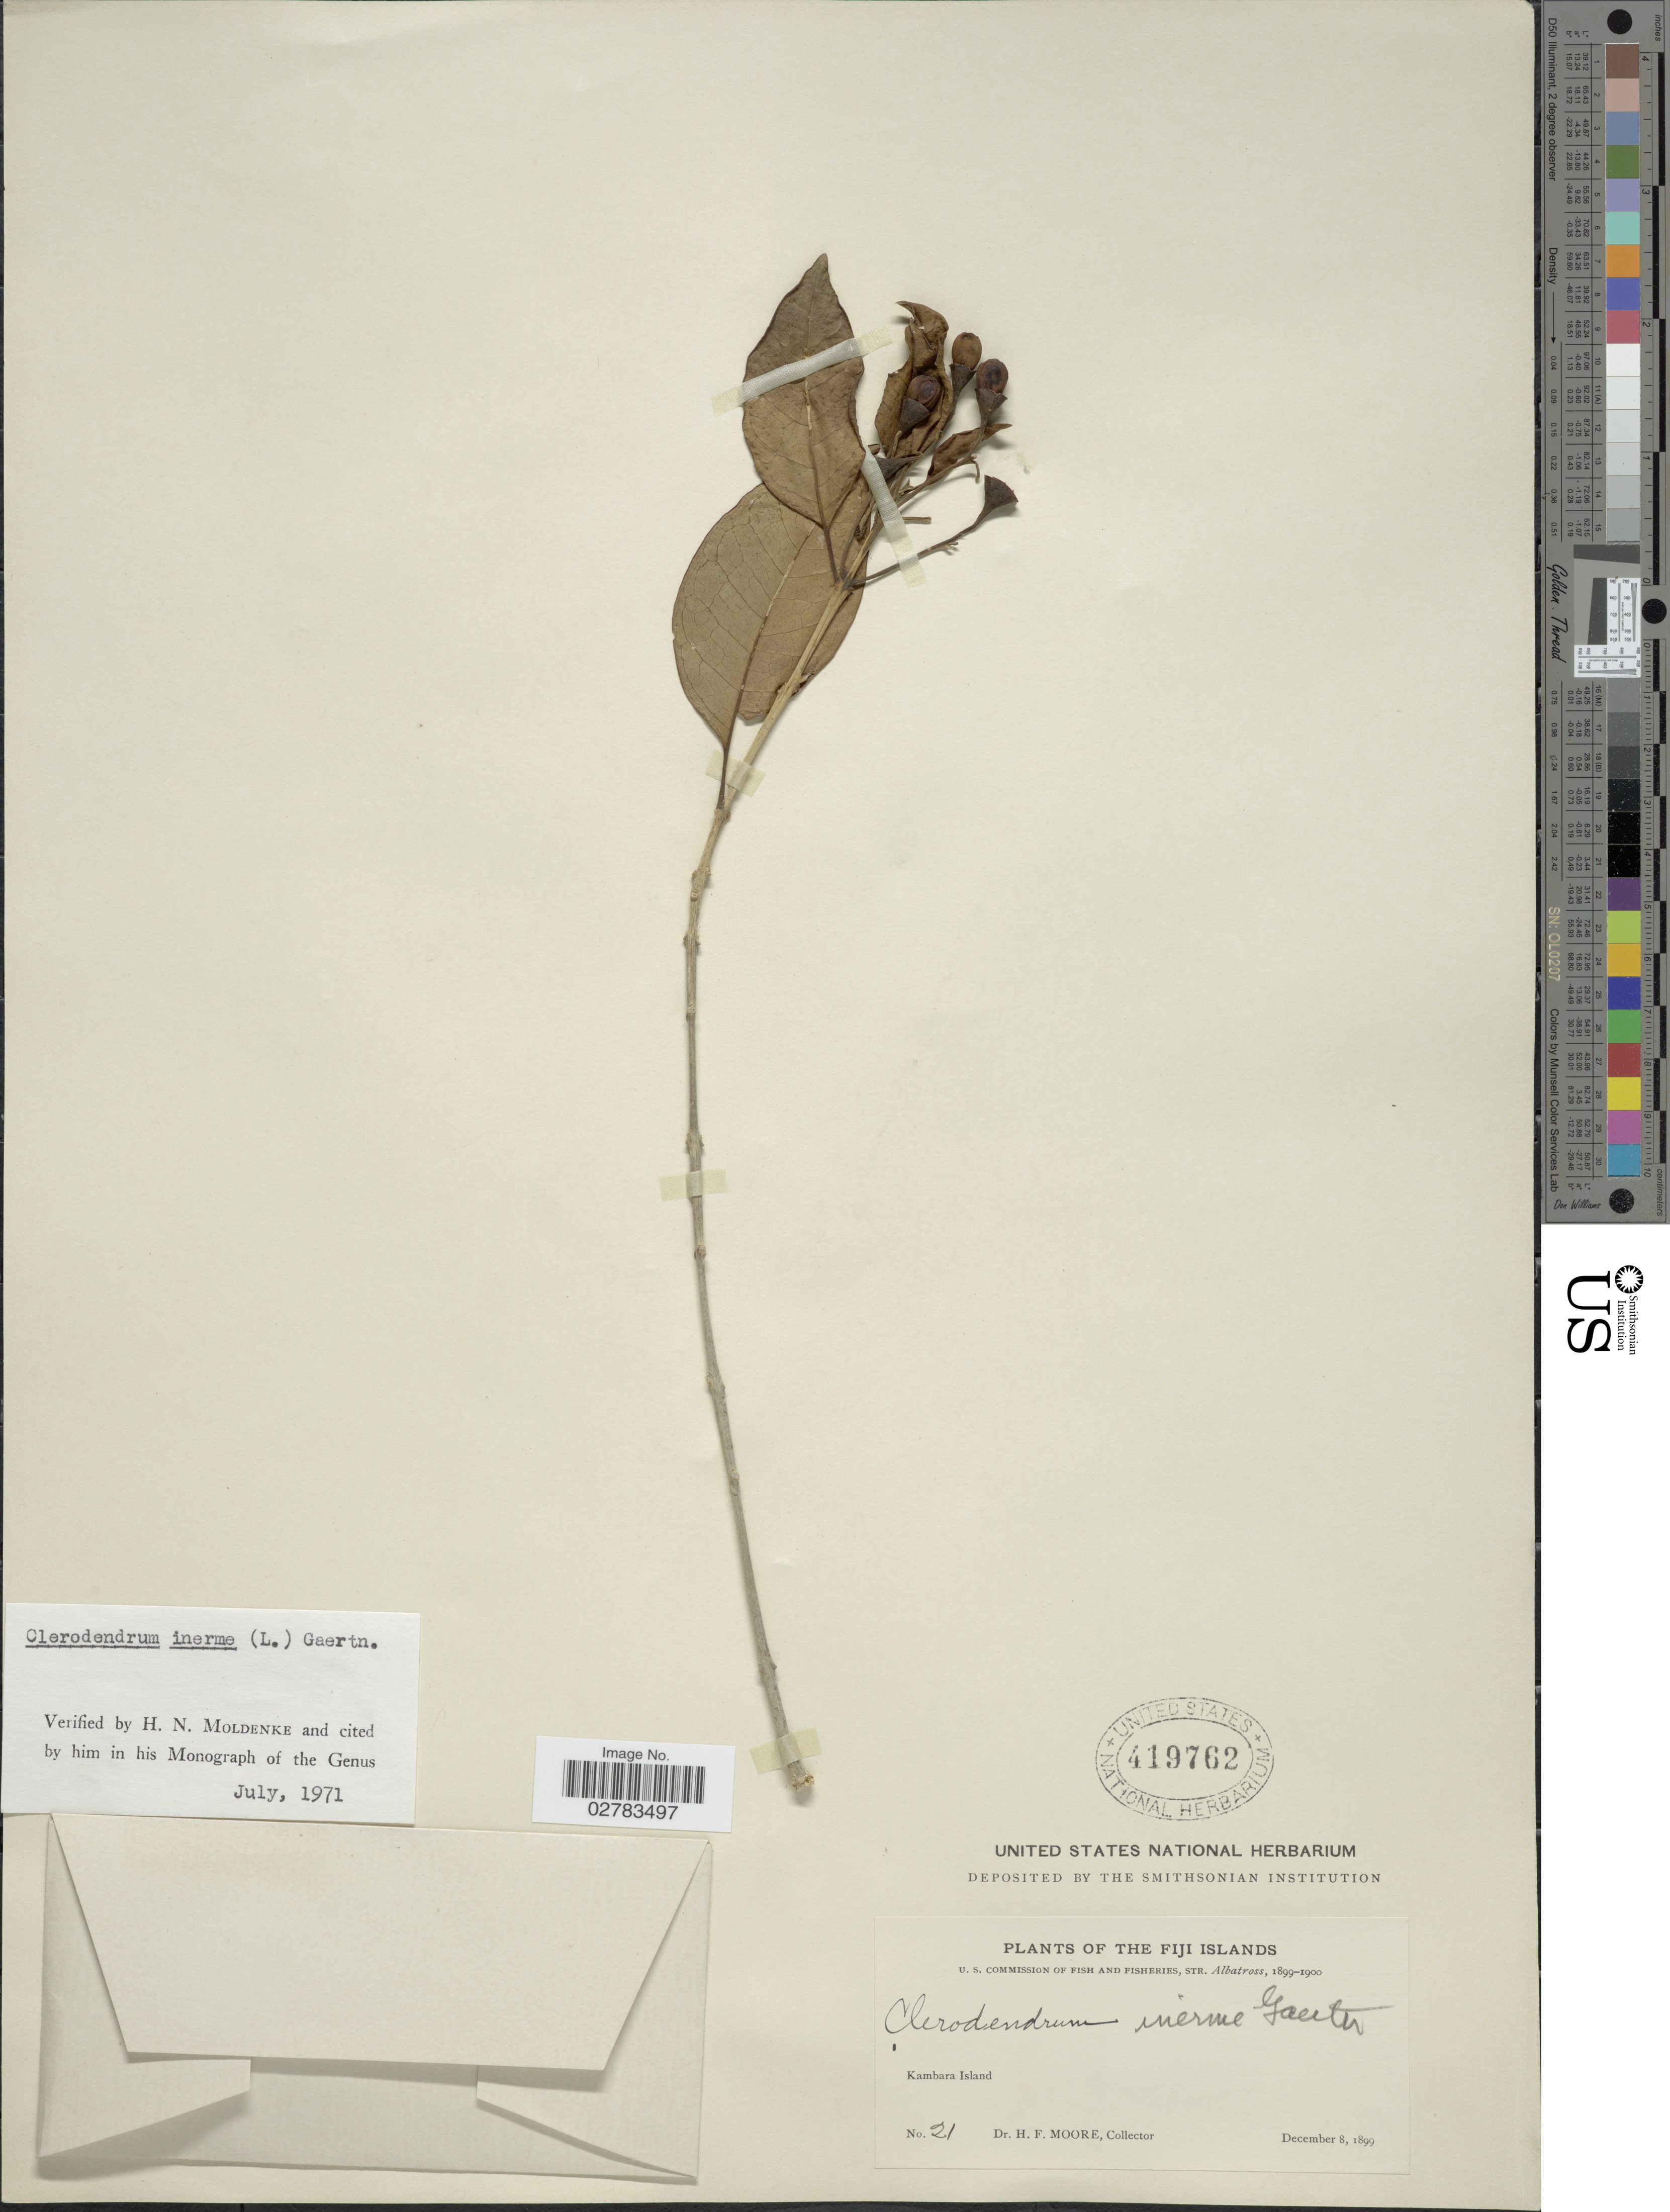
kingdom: Plantae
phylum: Tracheophyta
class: Magnoliopsida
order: Lamiales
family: Lamiaceae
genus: Clerodendrum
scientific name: Clerodendrum inerme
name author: (L.) Gaertn.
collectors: H. F. Moore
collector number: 21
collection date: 1899-12-08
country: Fiji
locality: The Fiji Islands, Kambara Island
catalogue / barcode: US 419762